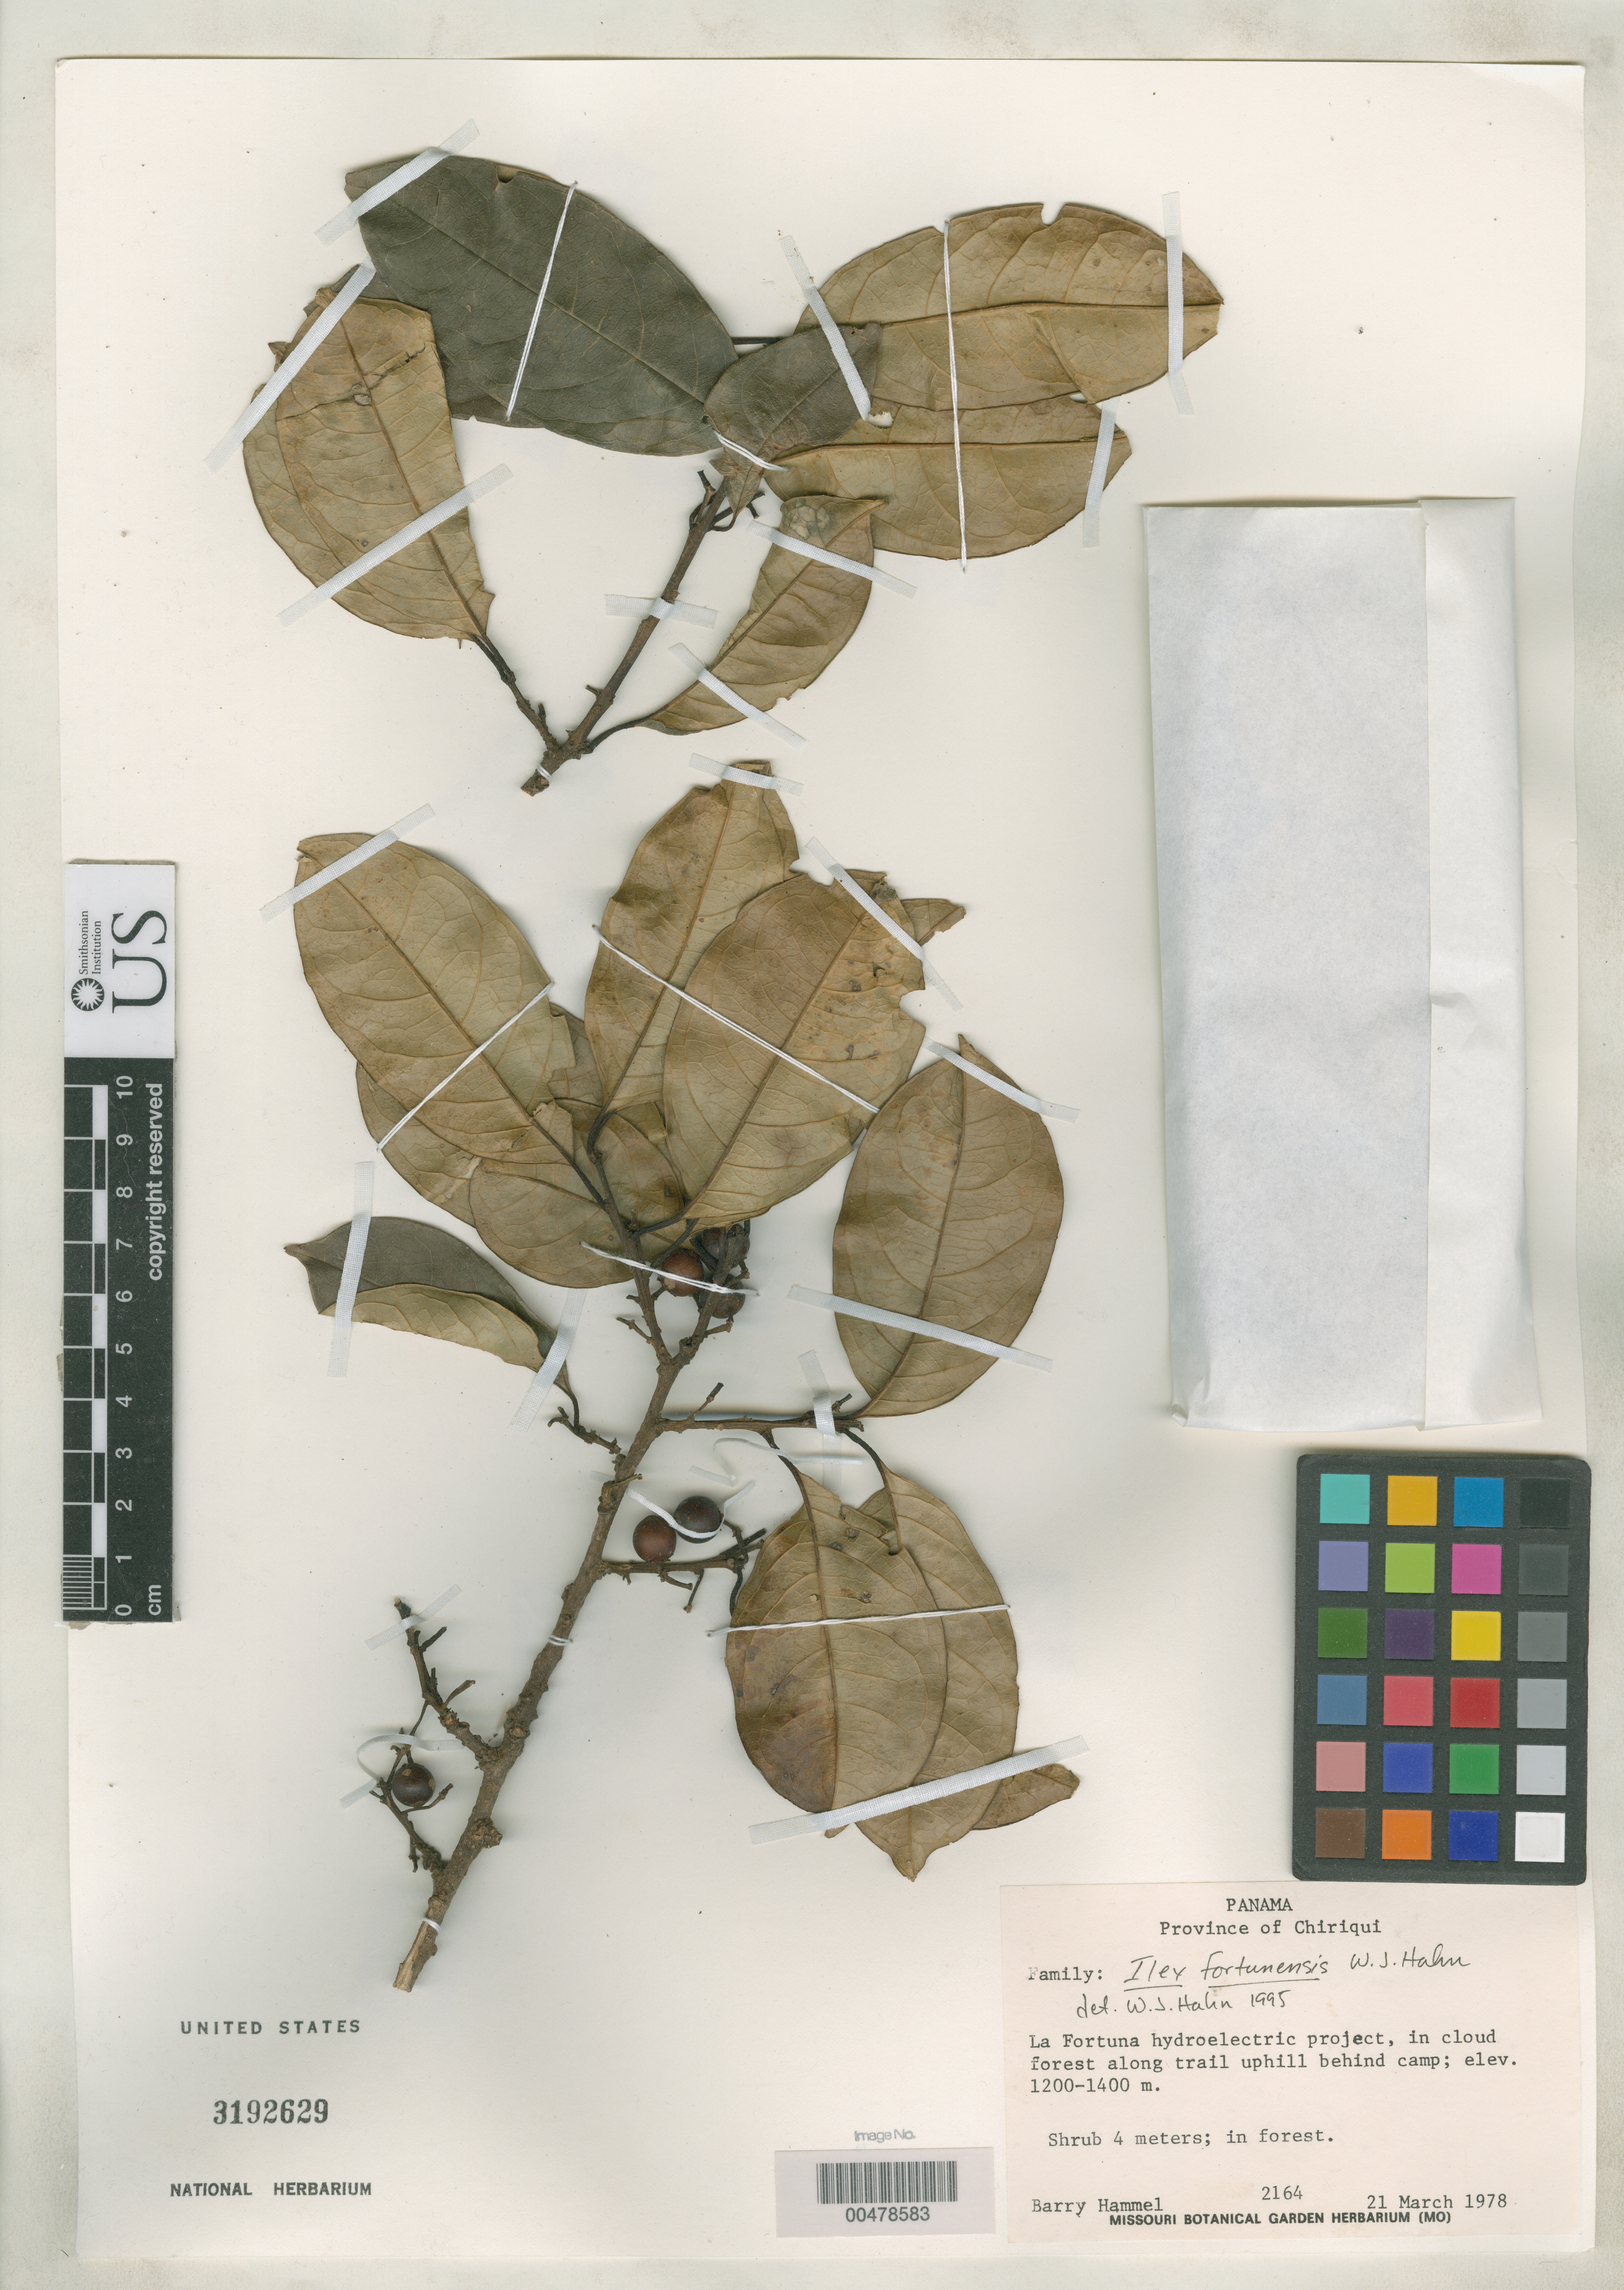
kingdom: Plantae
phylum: Tracheophyta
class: Magnoliopsida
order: Aquifoliales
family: Aquifoliaceae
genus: Ilex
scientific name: Ilex fortunensis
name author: W.J. Hahn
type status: Isotype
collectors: B. Hammel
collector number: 2164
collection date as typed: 21 Mar 1978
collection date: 1978-03-21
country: Panama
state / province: Chiriquí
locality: La Fortuna Hydroelectric Project.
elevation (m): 1200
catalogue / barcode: US 3192629